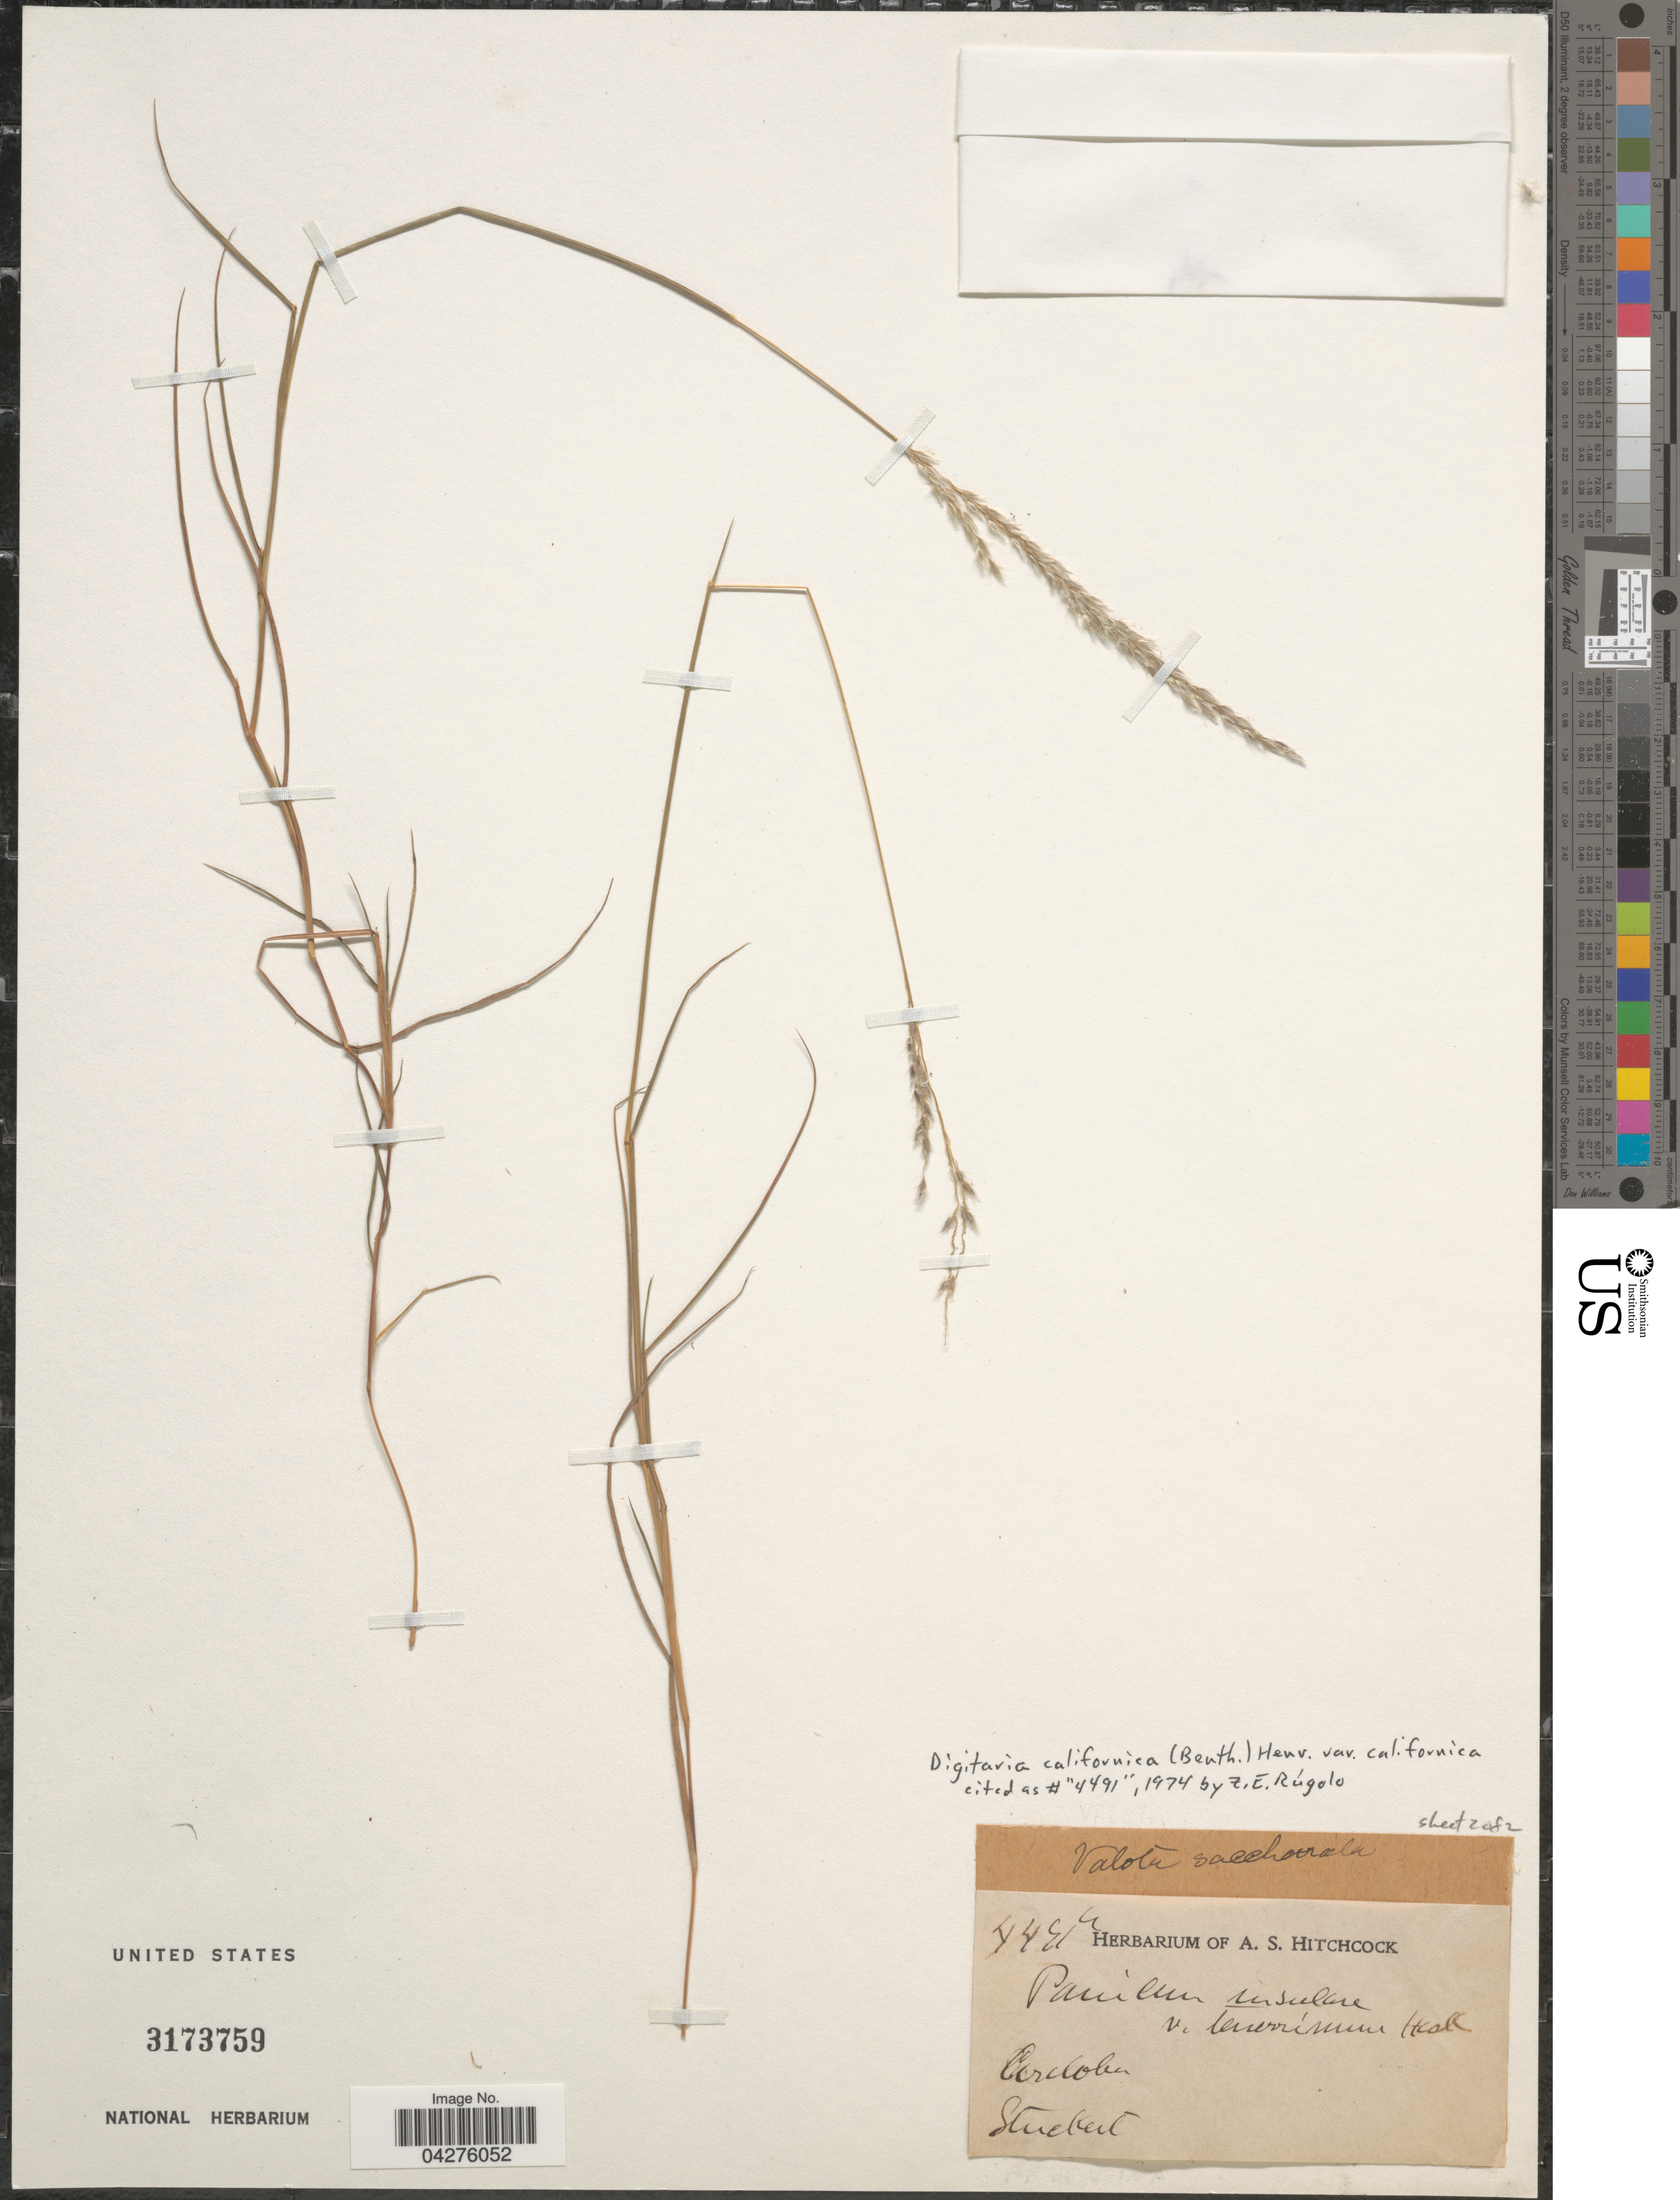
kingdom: Plantae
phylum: Tracheophyta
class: Liliopsida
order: Poales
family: Poaceae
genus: Digitaria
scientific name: Digitaria californica var. californica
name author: (Benth.) Henr.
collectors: Stuckert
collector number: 4491a*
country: Argentina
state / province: Cordoba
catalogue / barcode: US 3173759